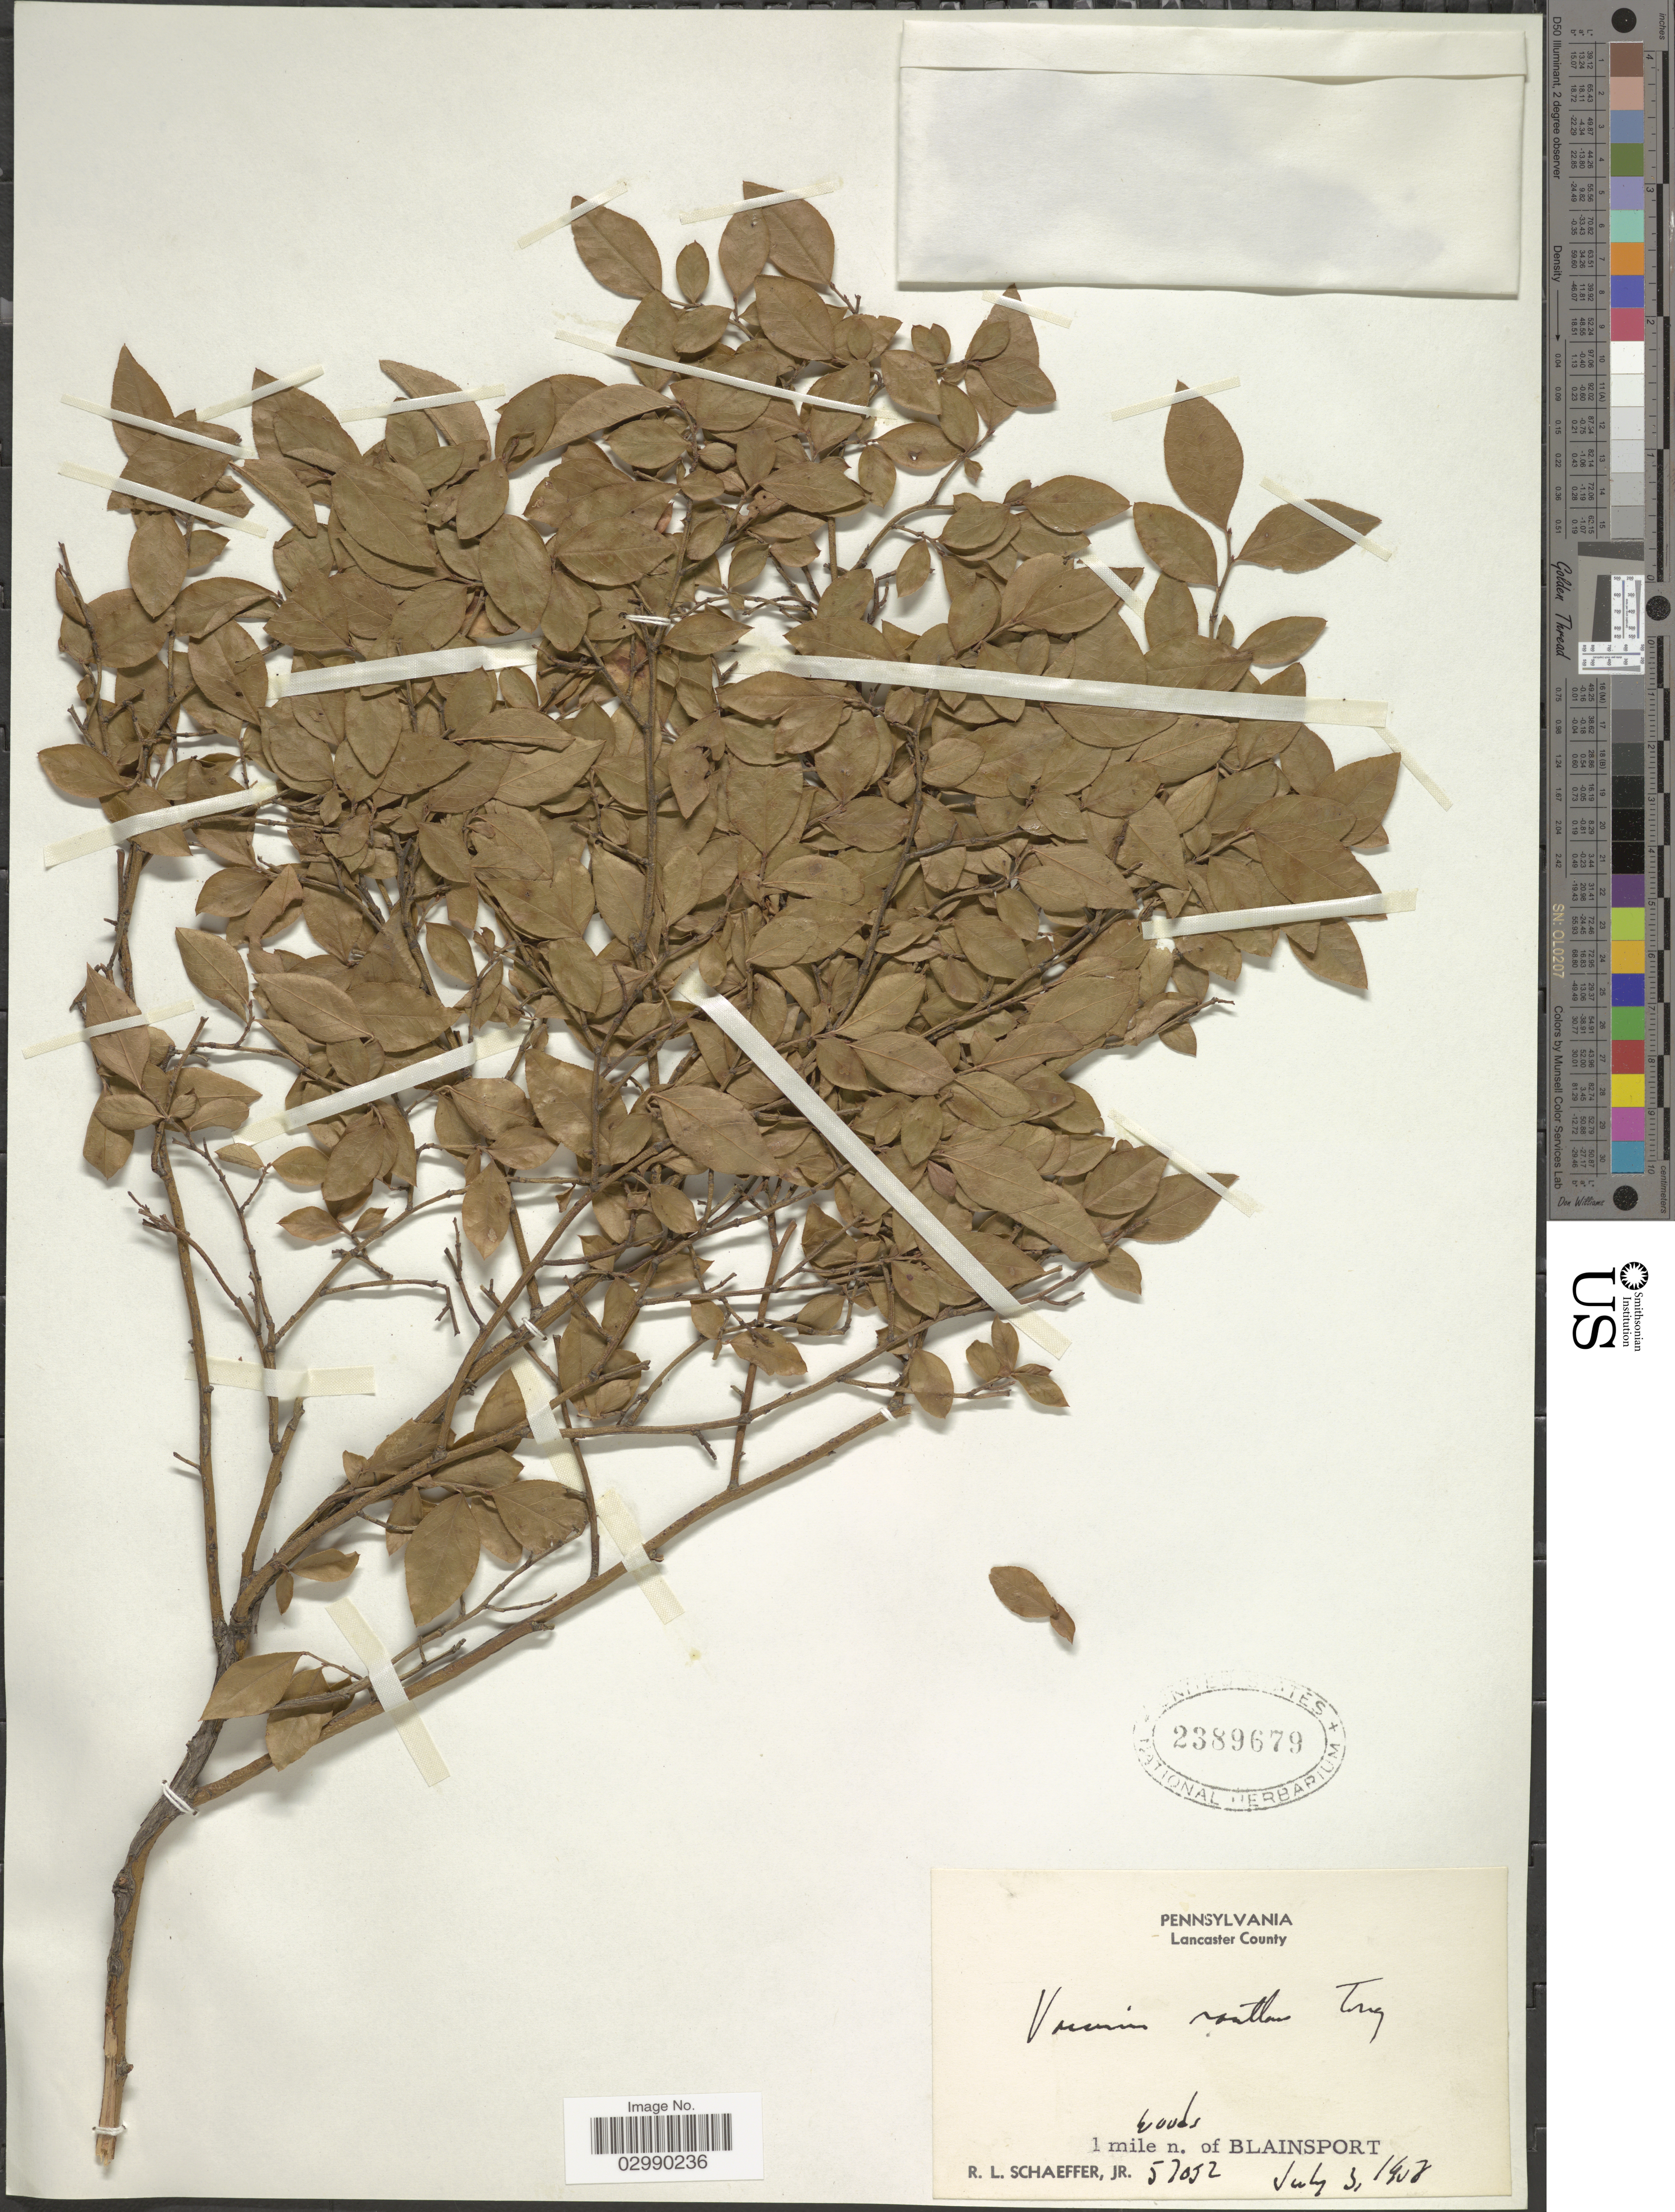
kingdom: Plantae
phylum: Tracheophyta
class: Magnoliopsida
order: Ericales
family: Ericaceae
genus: Vaccinium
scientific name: Vaccinium vacillans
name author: Kalm ex Torr.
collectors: R. L. Schaeffer Jr.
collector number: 57052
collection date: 1938-07-03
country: United States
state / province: Pennsylvania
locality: Lancaster County, 1 mile n. of Blainsport.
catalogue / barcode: US 2389679